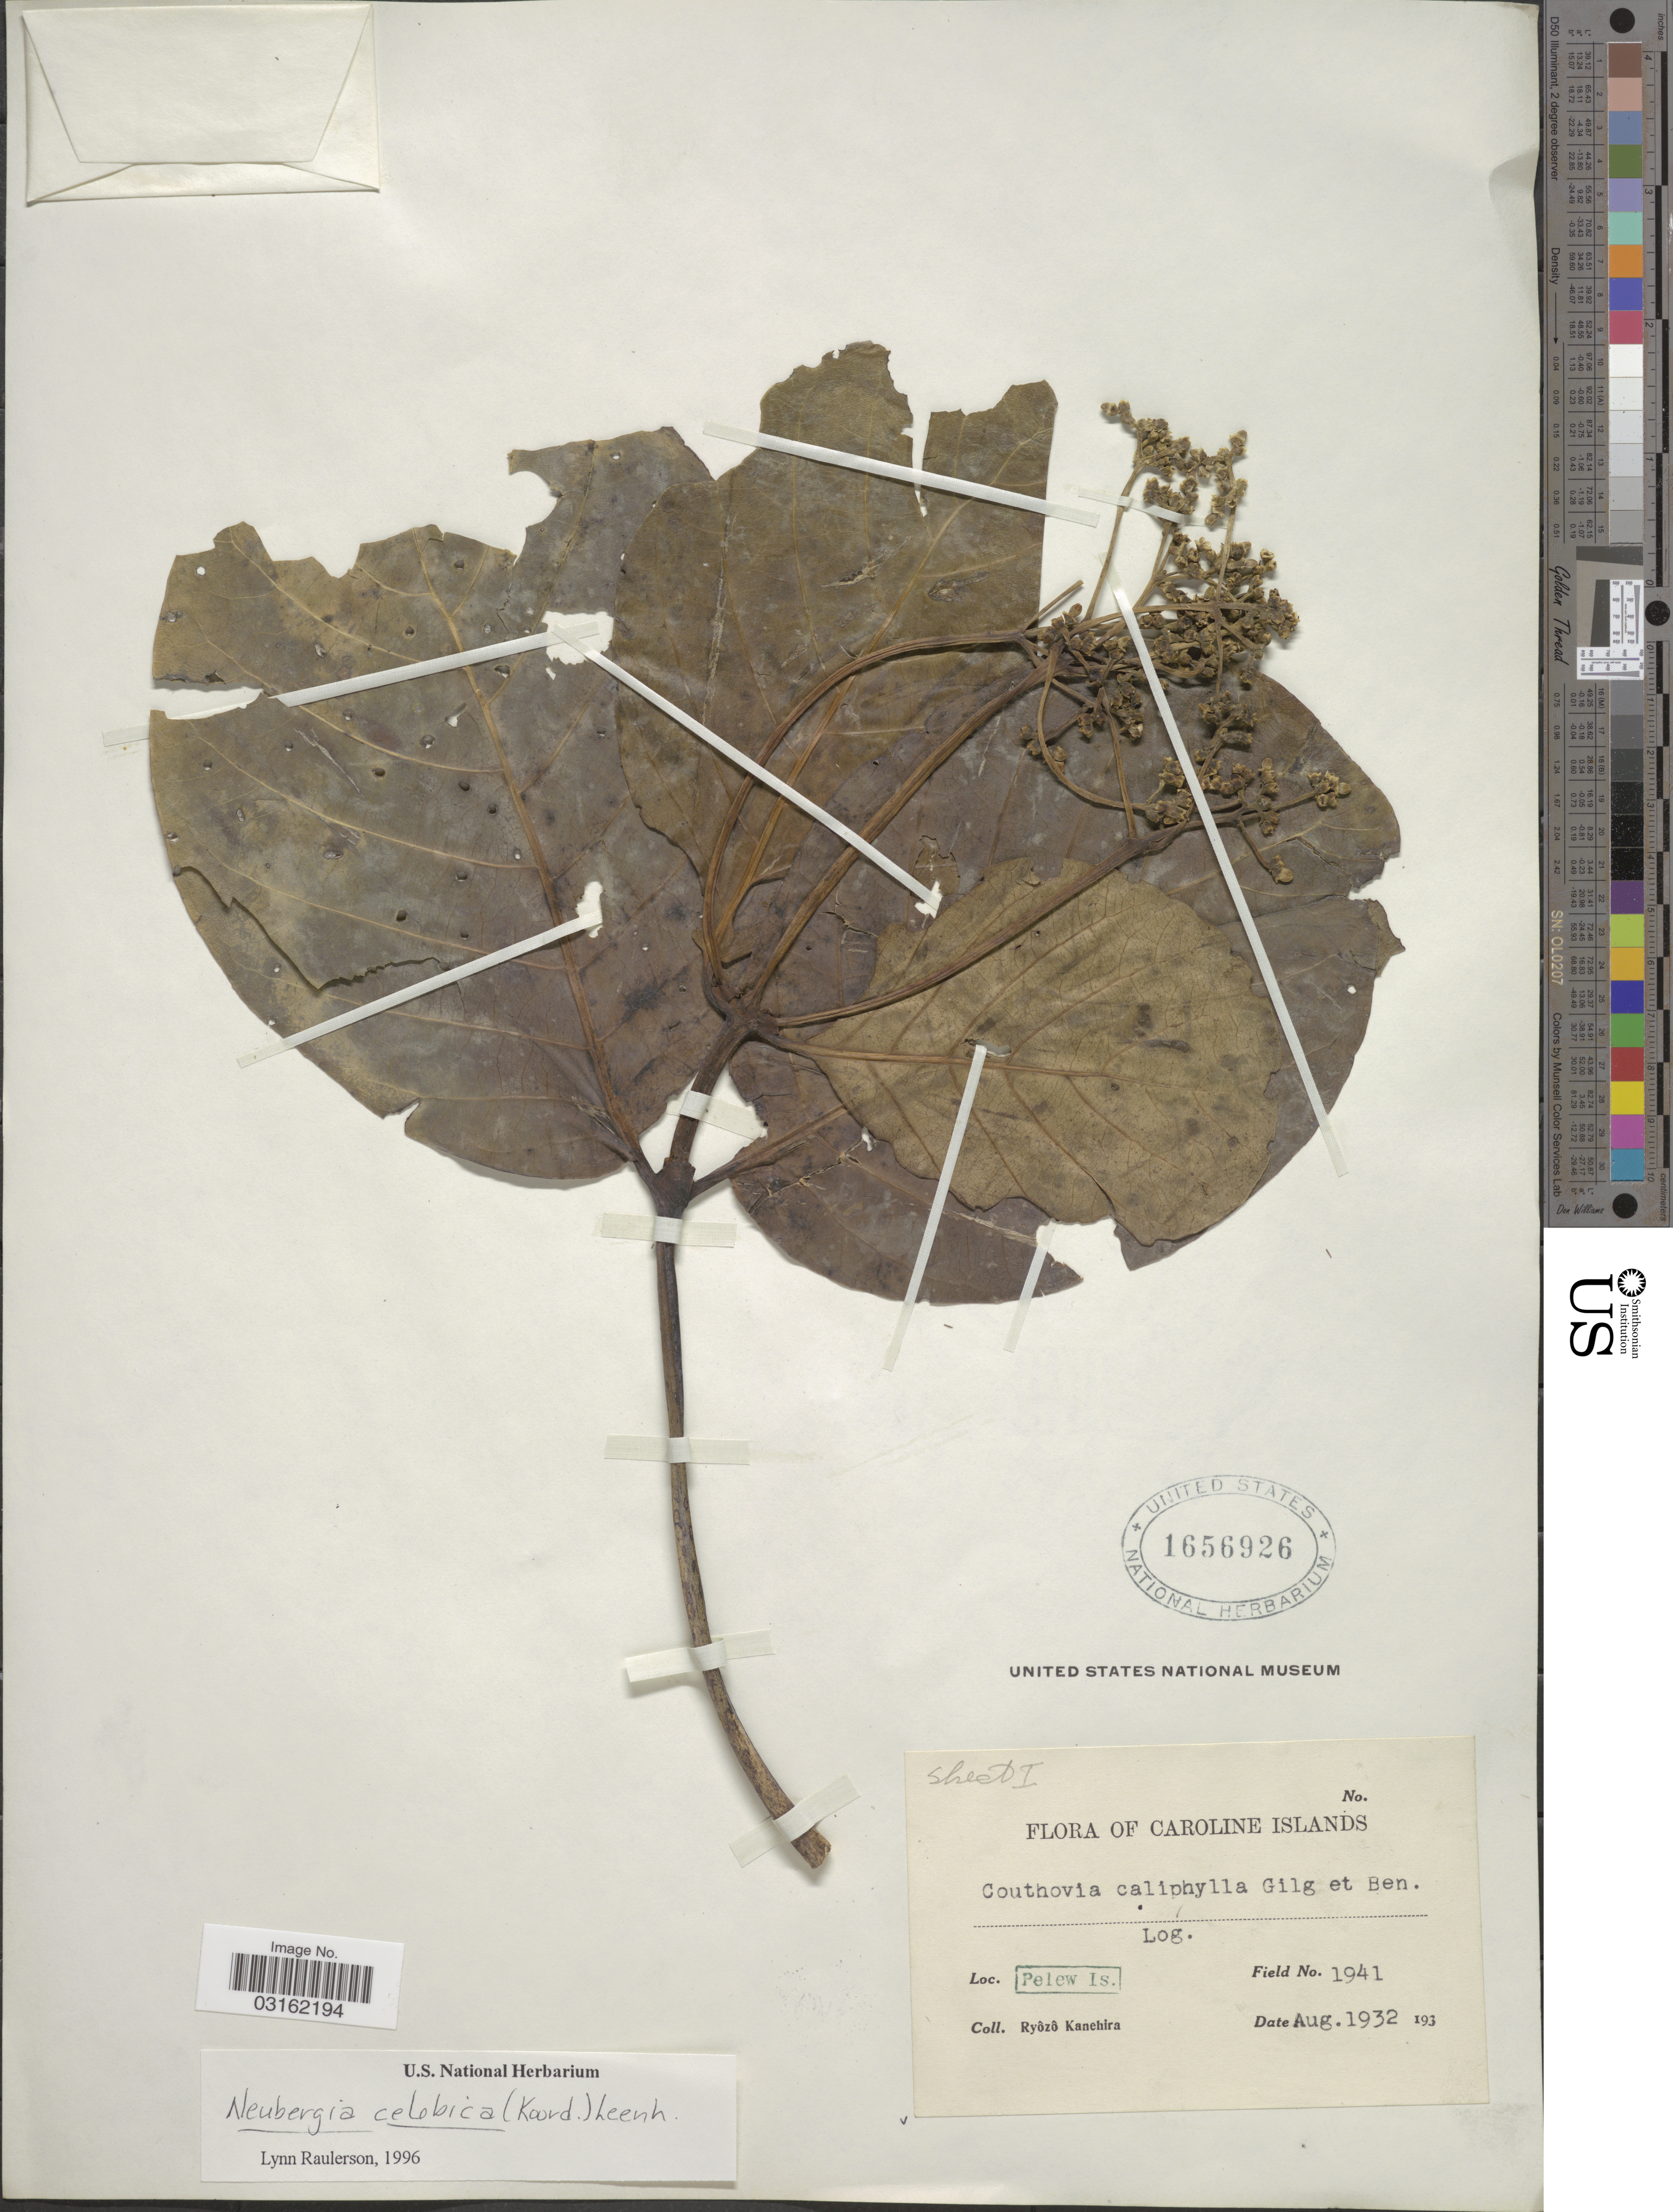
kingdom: Plantae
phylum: Tracheophyta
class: Magnoliopsida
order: Gentianales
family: Loganiaceae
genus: Neuburgia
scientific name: Neuburgia celebica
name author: (Koord.) Leenh.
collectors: R. Kanehira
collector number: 1941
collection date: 1932-08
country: Palau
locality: Caroline Islands, Pelew Is.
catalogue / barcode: US 1656926